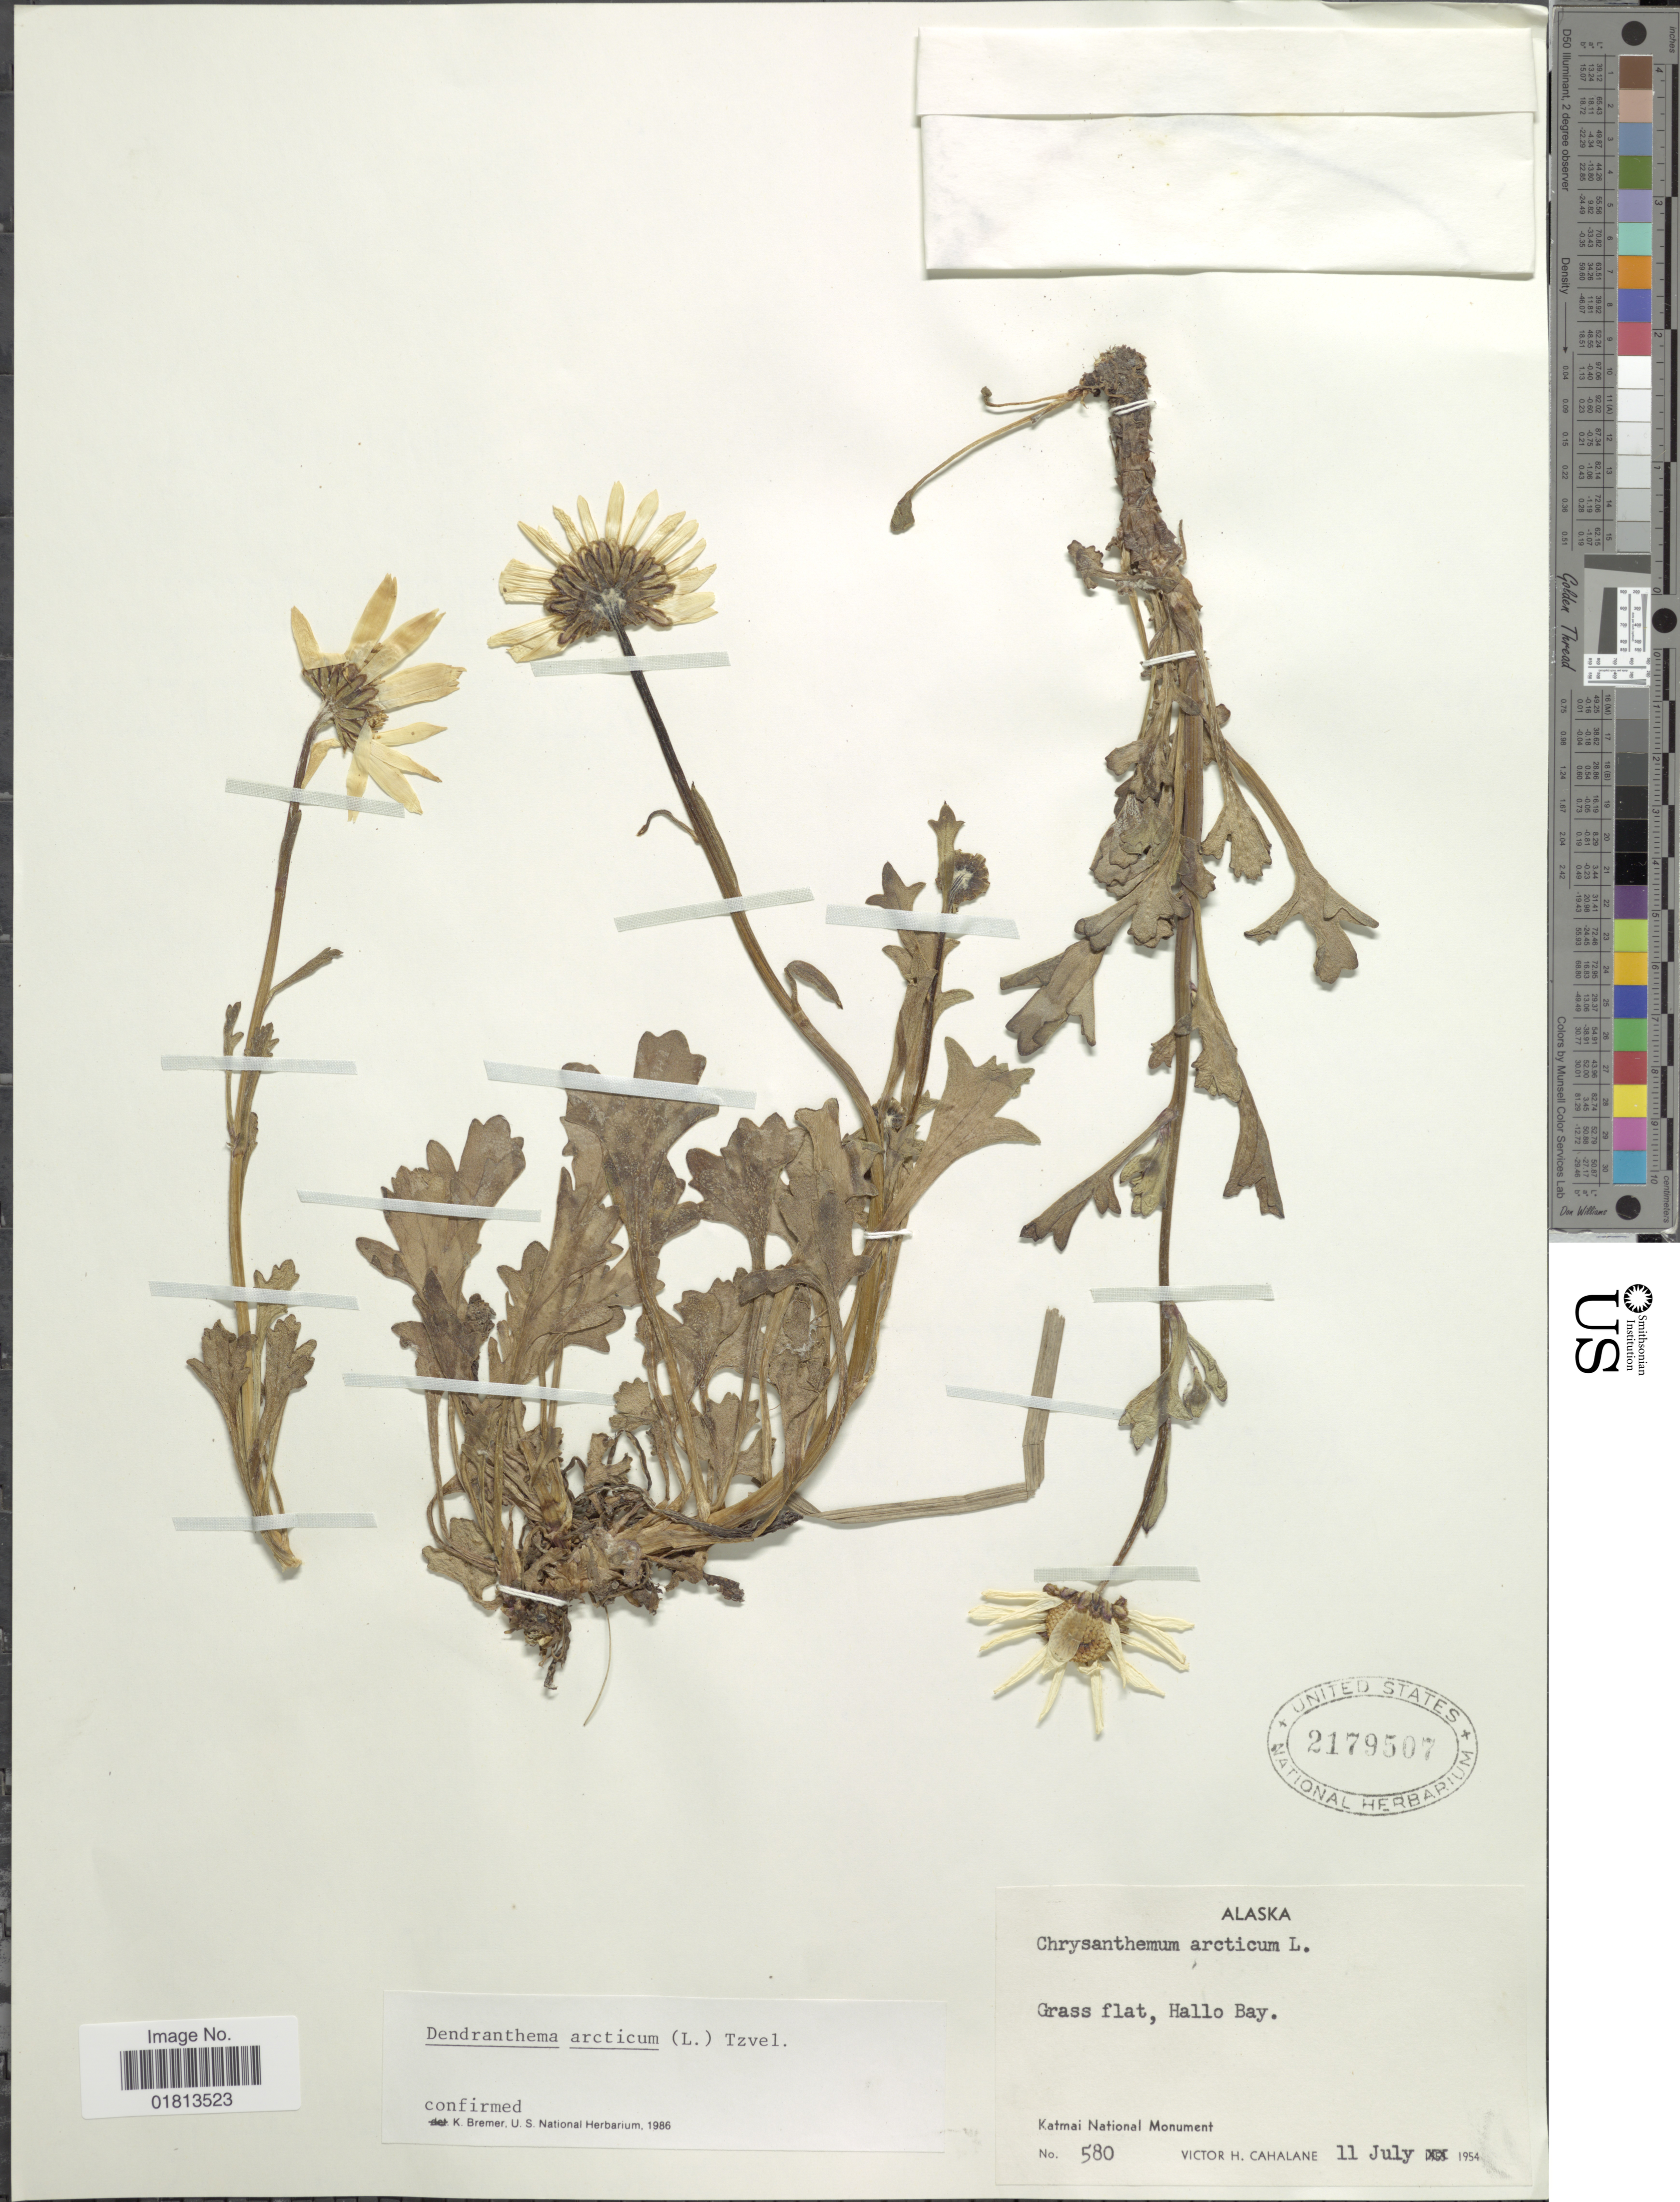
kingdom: Plantae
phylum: Tracheophyta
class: Magnoliopsida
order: Asterales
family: Asteraceae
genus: Dendranthema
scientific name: Dendranthema arcticum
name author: (L.) Tzvelev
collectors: V. Cahalane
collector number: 580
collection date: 1954-07-11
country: United States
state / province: Alaska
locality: Katmai National Monument, Grass flat, Hallo Bay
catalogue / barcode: US 2179507